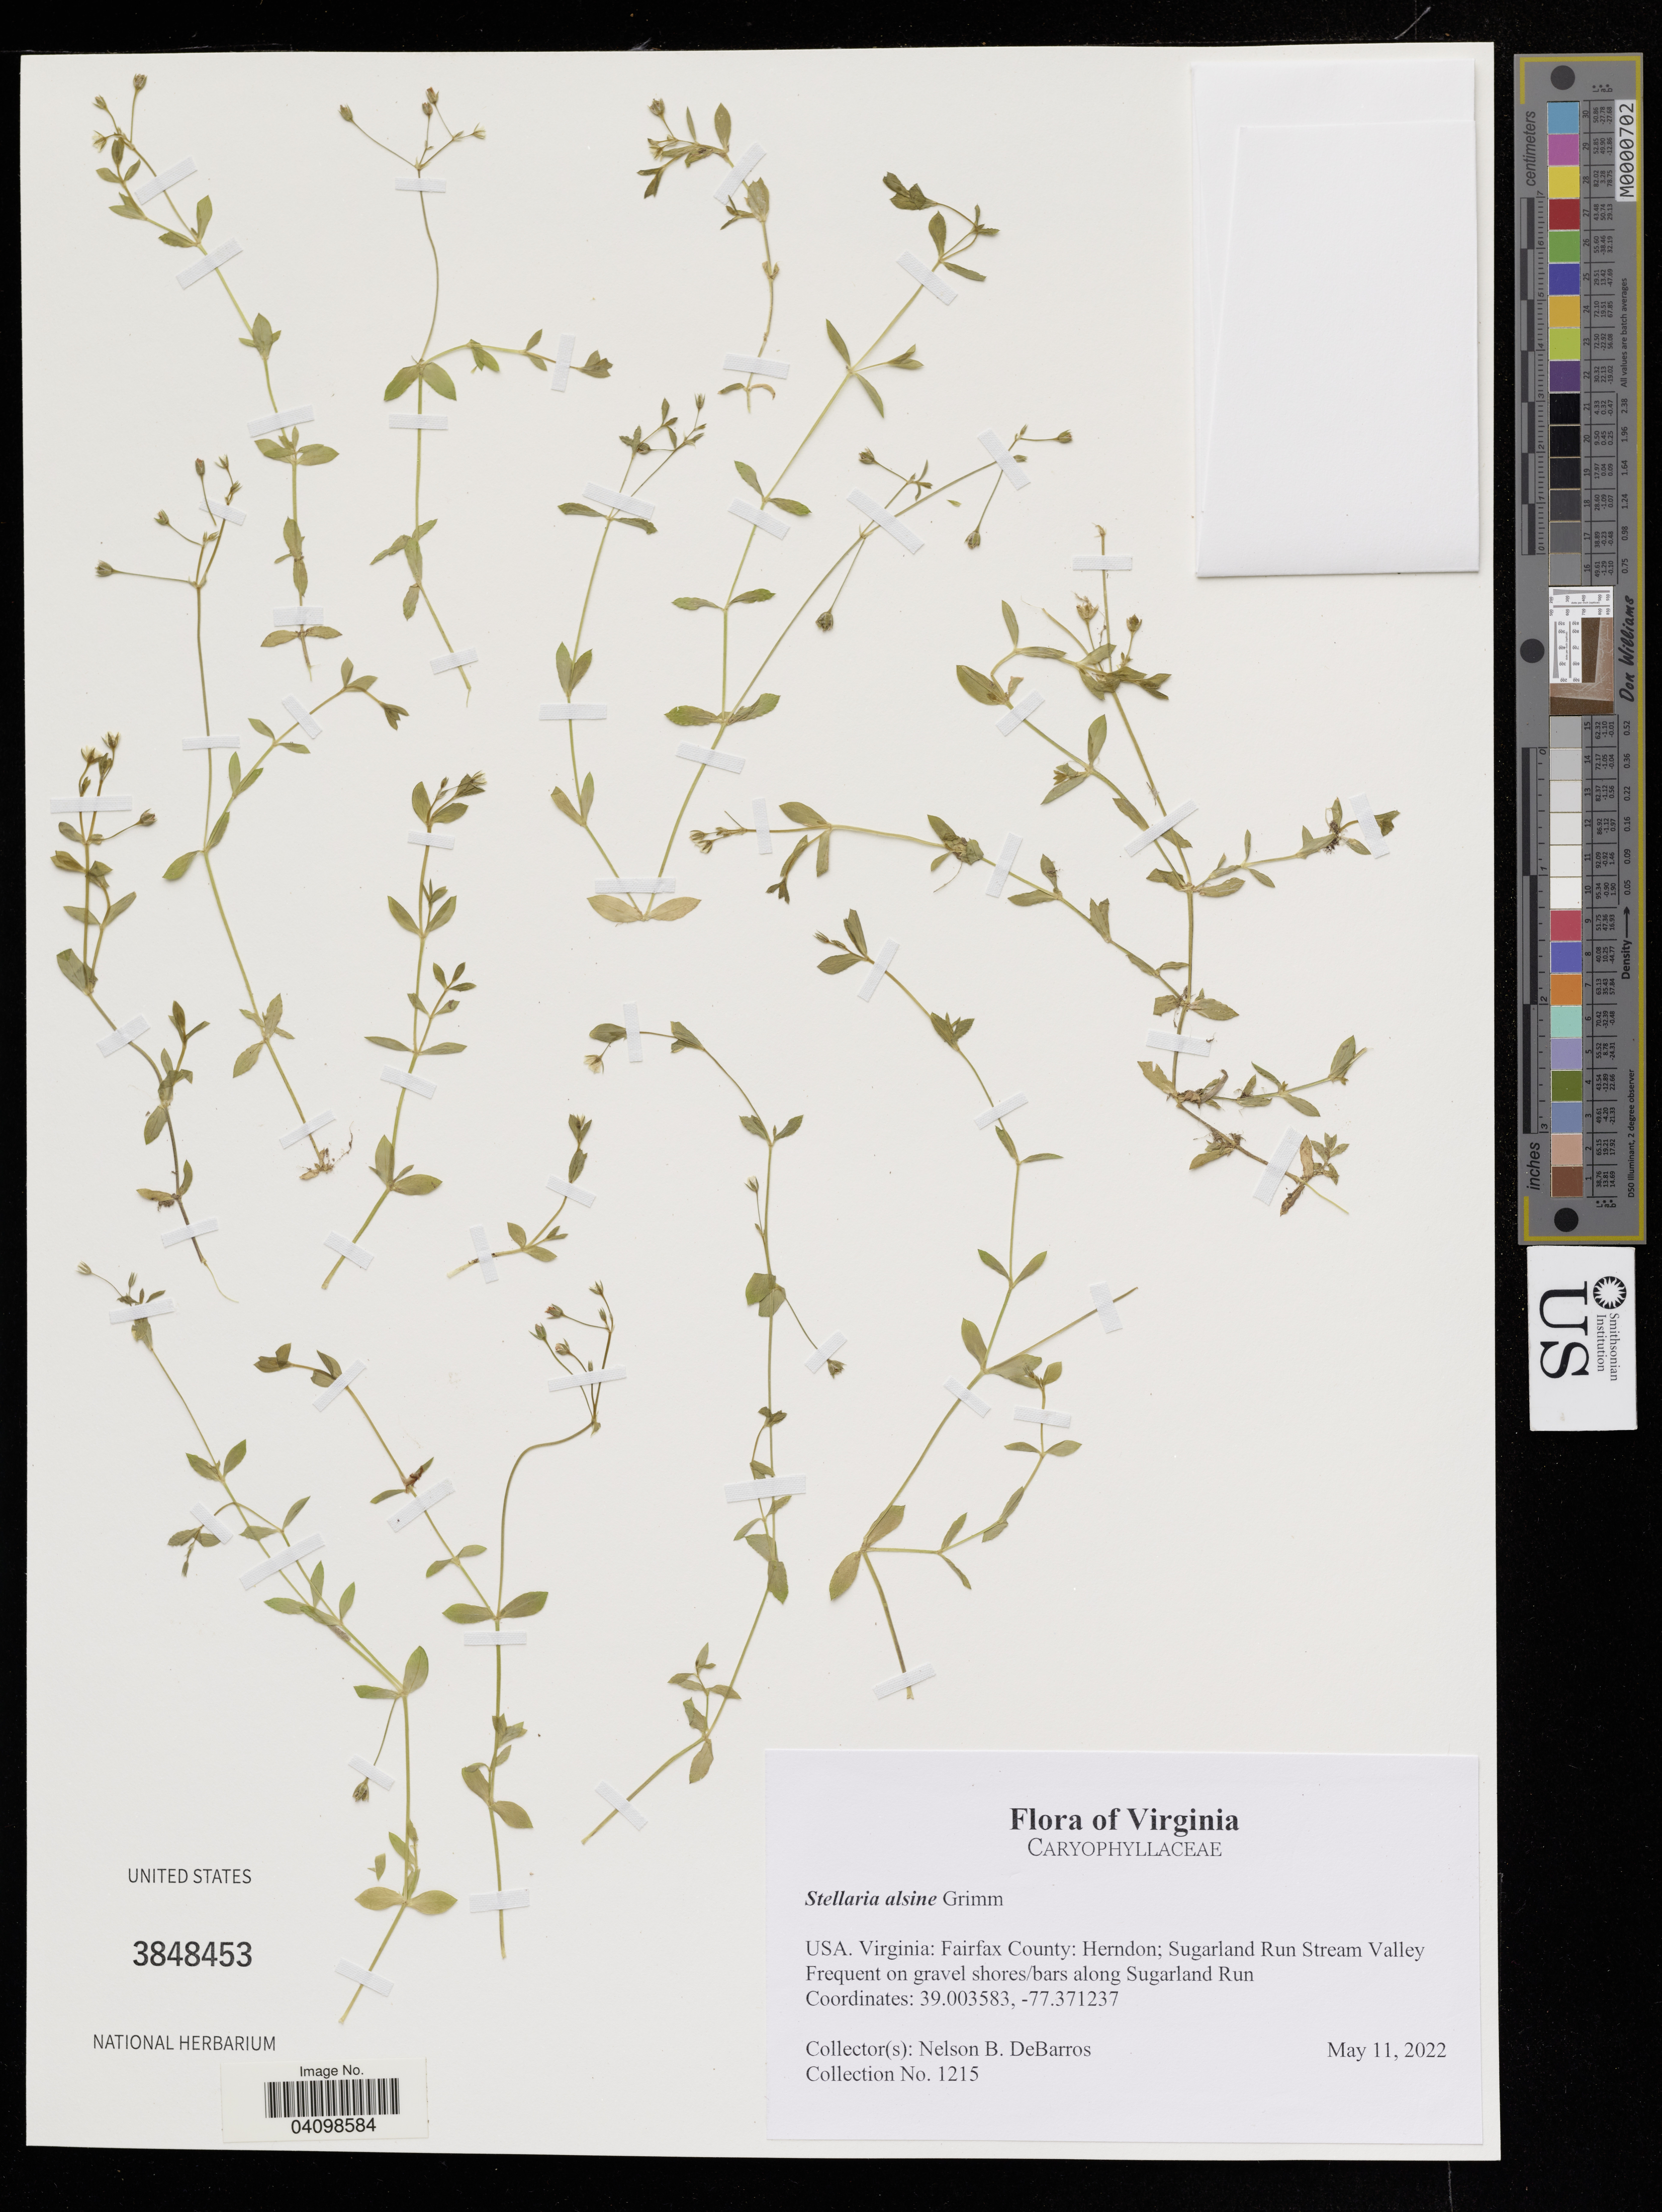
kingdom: Plantae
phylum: Tracheophyta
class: Magnoliopsida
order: Caryophyllales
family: Caryophyllaceae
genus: Stellaria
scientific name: Stellaria alsine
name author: Grimm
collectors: N. DeBarros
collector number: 1215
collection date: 2022-05-11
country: United States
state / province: Virginia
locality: Fairfax County: Herndon; Sugarland Run Stream Valley.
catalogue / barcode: US 3848453